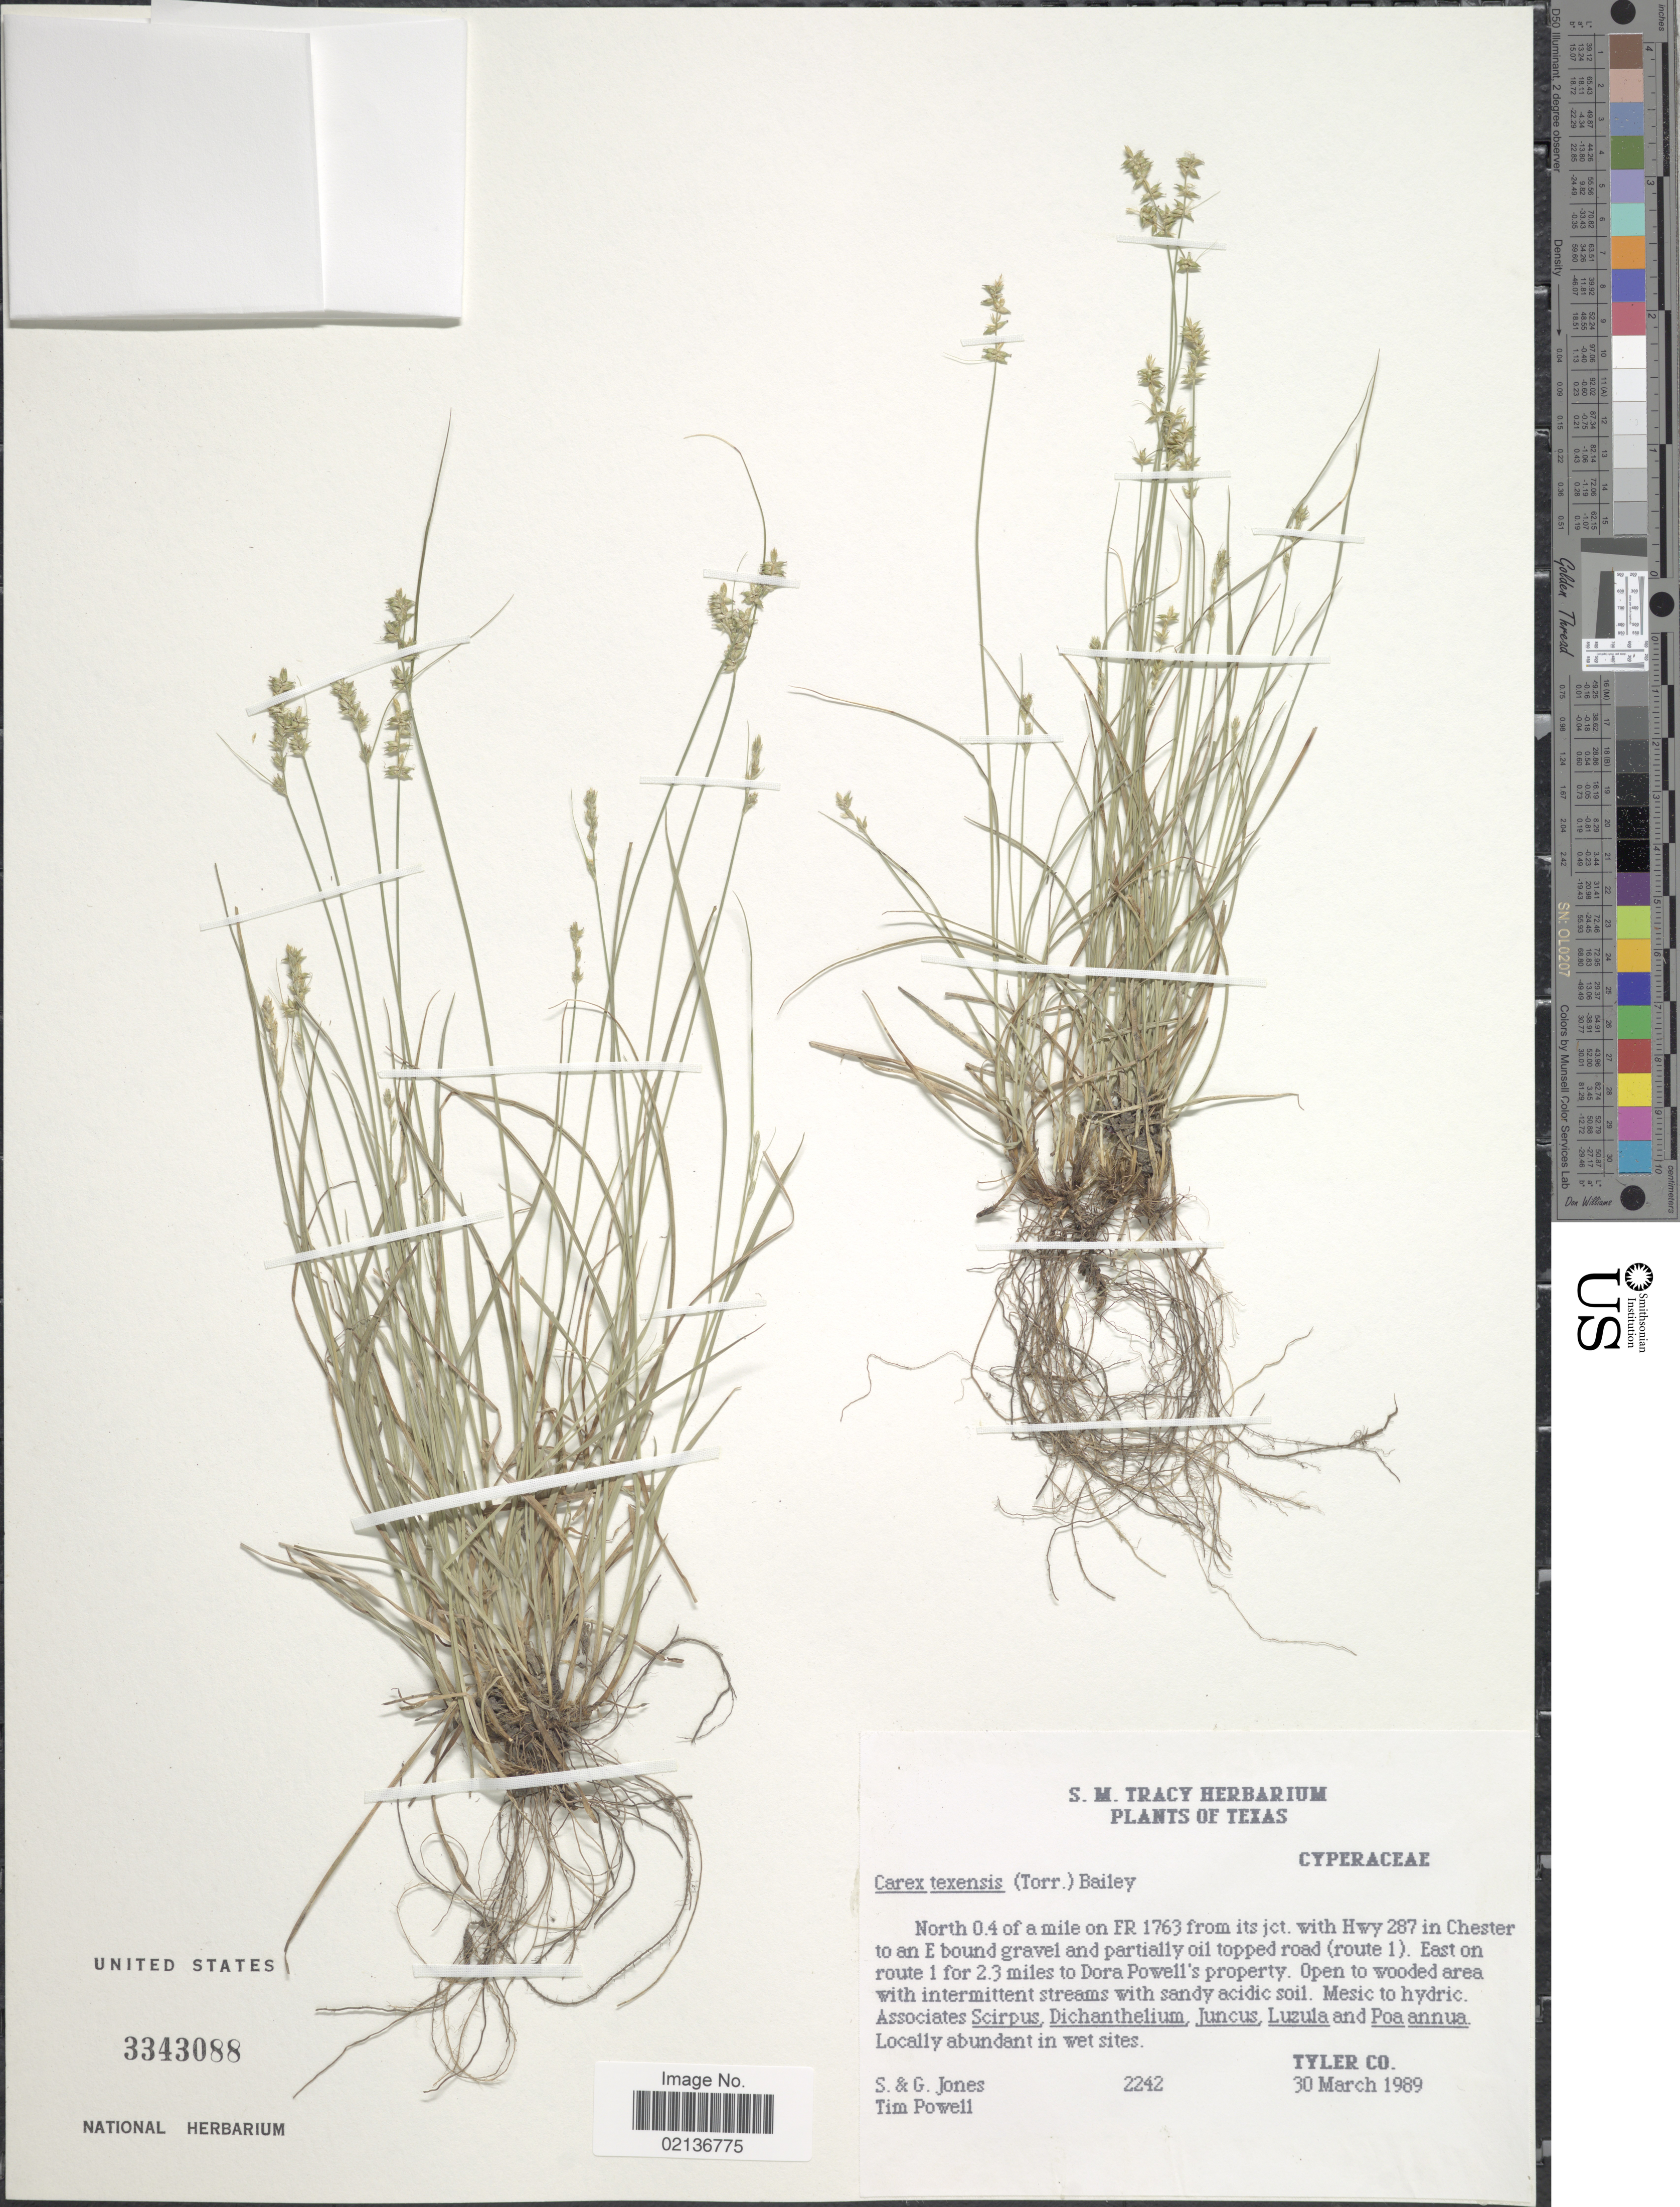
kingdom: Plantae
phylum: Tracheophyta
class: Liliopsida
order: Poales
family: Cyperaceae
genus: Carex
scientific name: Carex texensis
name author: (Torr. ex L.H. Bailey) L.H. Bailey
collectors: S. Jones, G. Jones & T. Powell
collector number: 2242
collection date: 1989-03-30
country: United States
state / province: Texas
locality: North 0.4 of a mile on FR 1763 from its jct,. with Hwy 287 in Chester to an E bound gravel and partially poil topped road (route 1), East on route 1 and for 2.3 miles to Dora Powell's property, Tyler Co.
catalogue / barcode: US 3343088